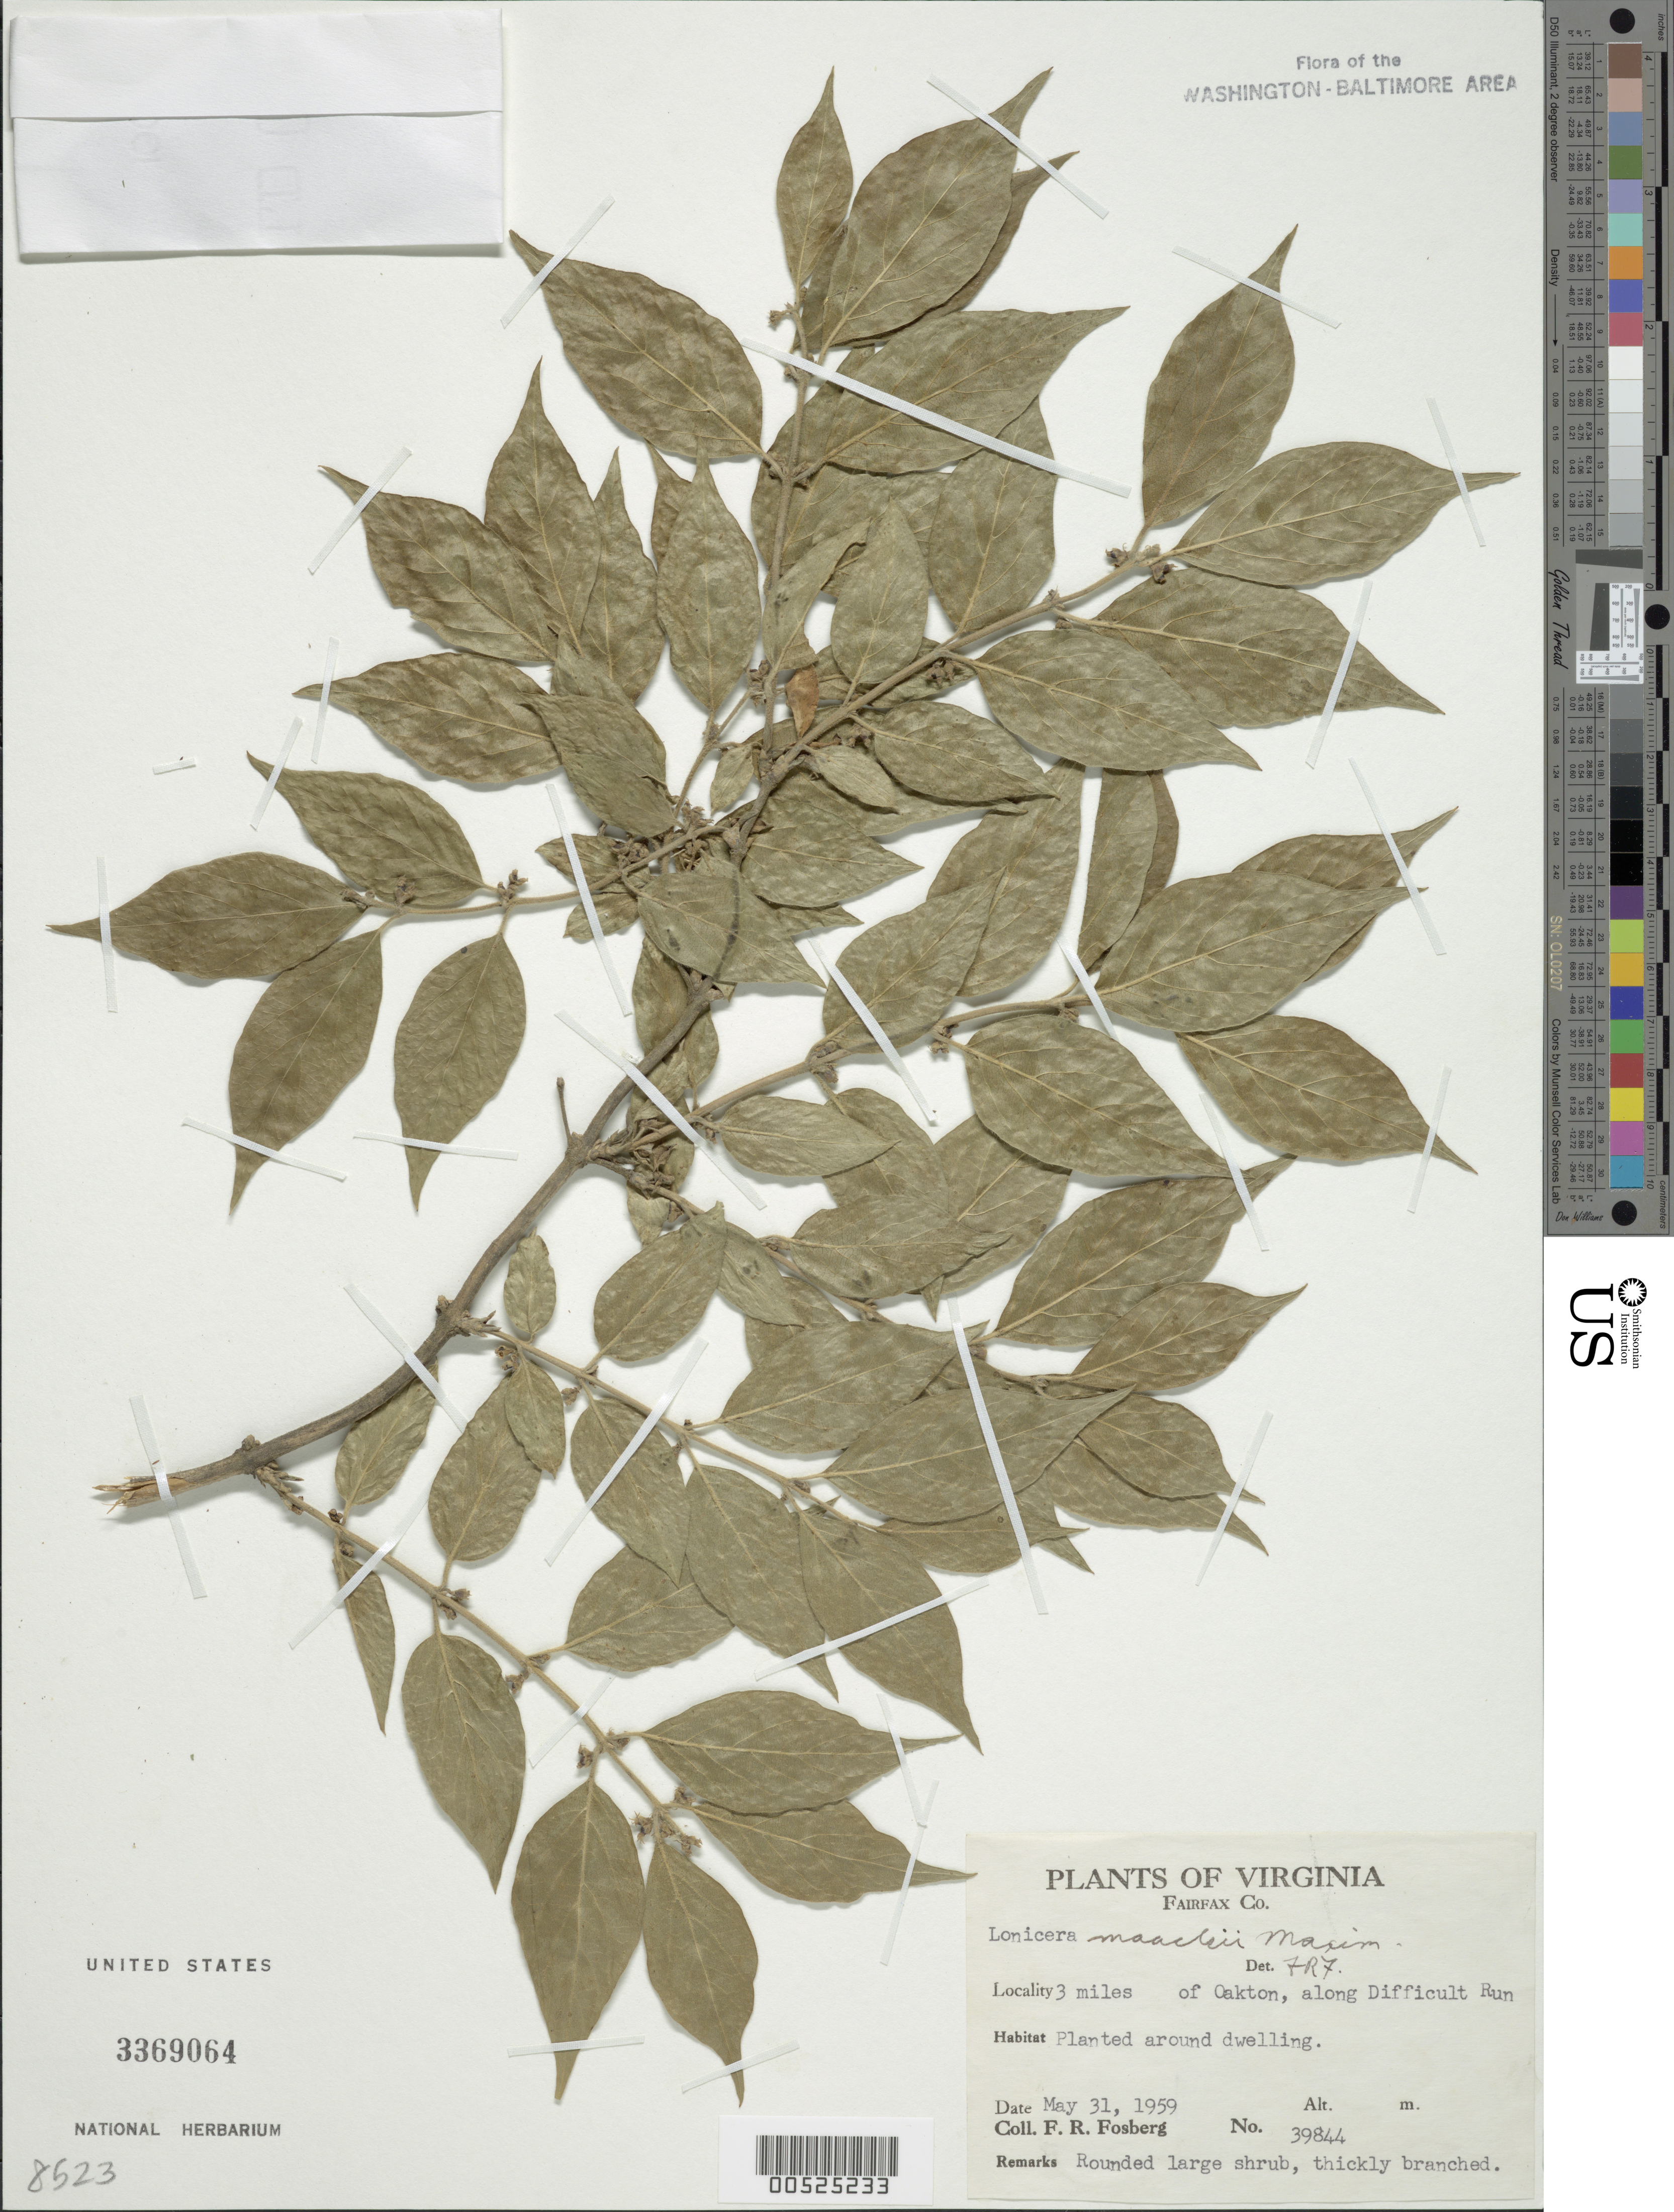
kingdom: Plantae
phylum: Tracheophyta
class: Magnoliopsida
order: Dipsacales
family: Caprifoliaceae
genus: Lonicera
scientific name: Lonicera maackii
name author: (Rupr.) Maxim.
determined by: Fosberg, F. R.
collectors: F. R. Fosberg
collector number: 39844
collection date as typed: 31 May 1959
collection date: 1959-05-31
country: United States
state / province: Virginia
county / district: Fairfax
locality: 3 Miles of Oakton, along Difficult Run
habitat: Planted around dwelling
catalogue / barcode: US 3369064